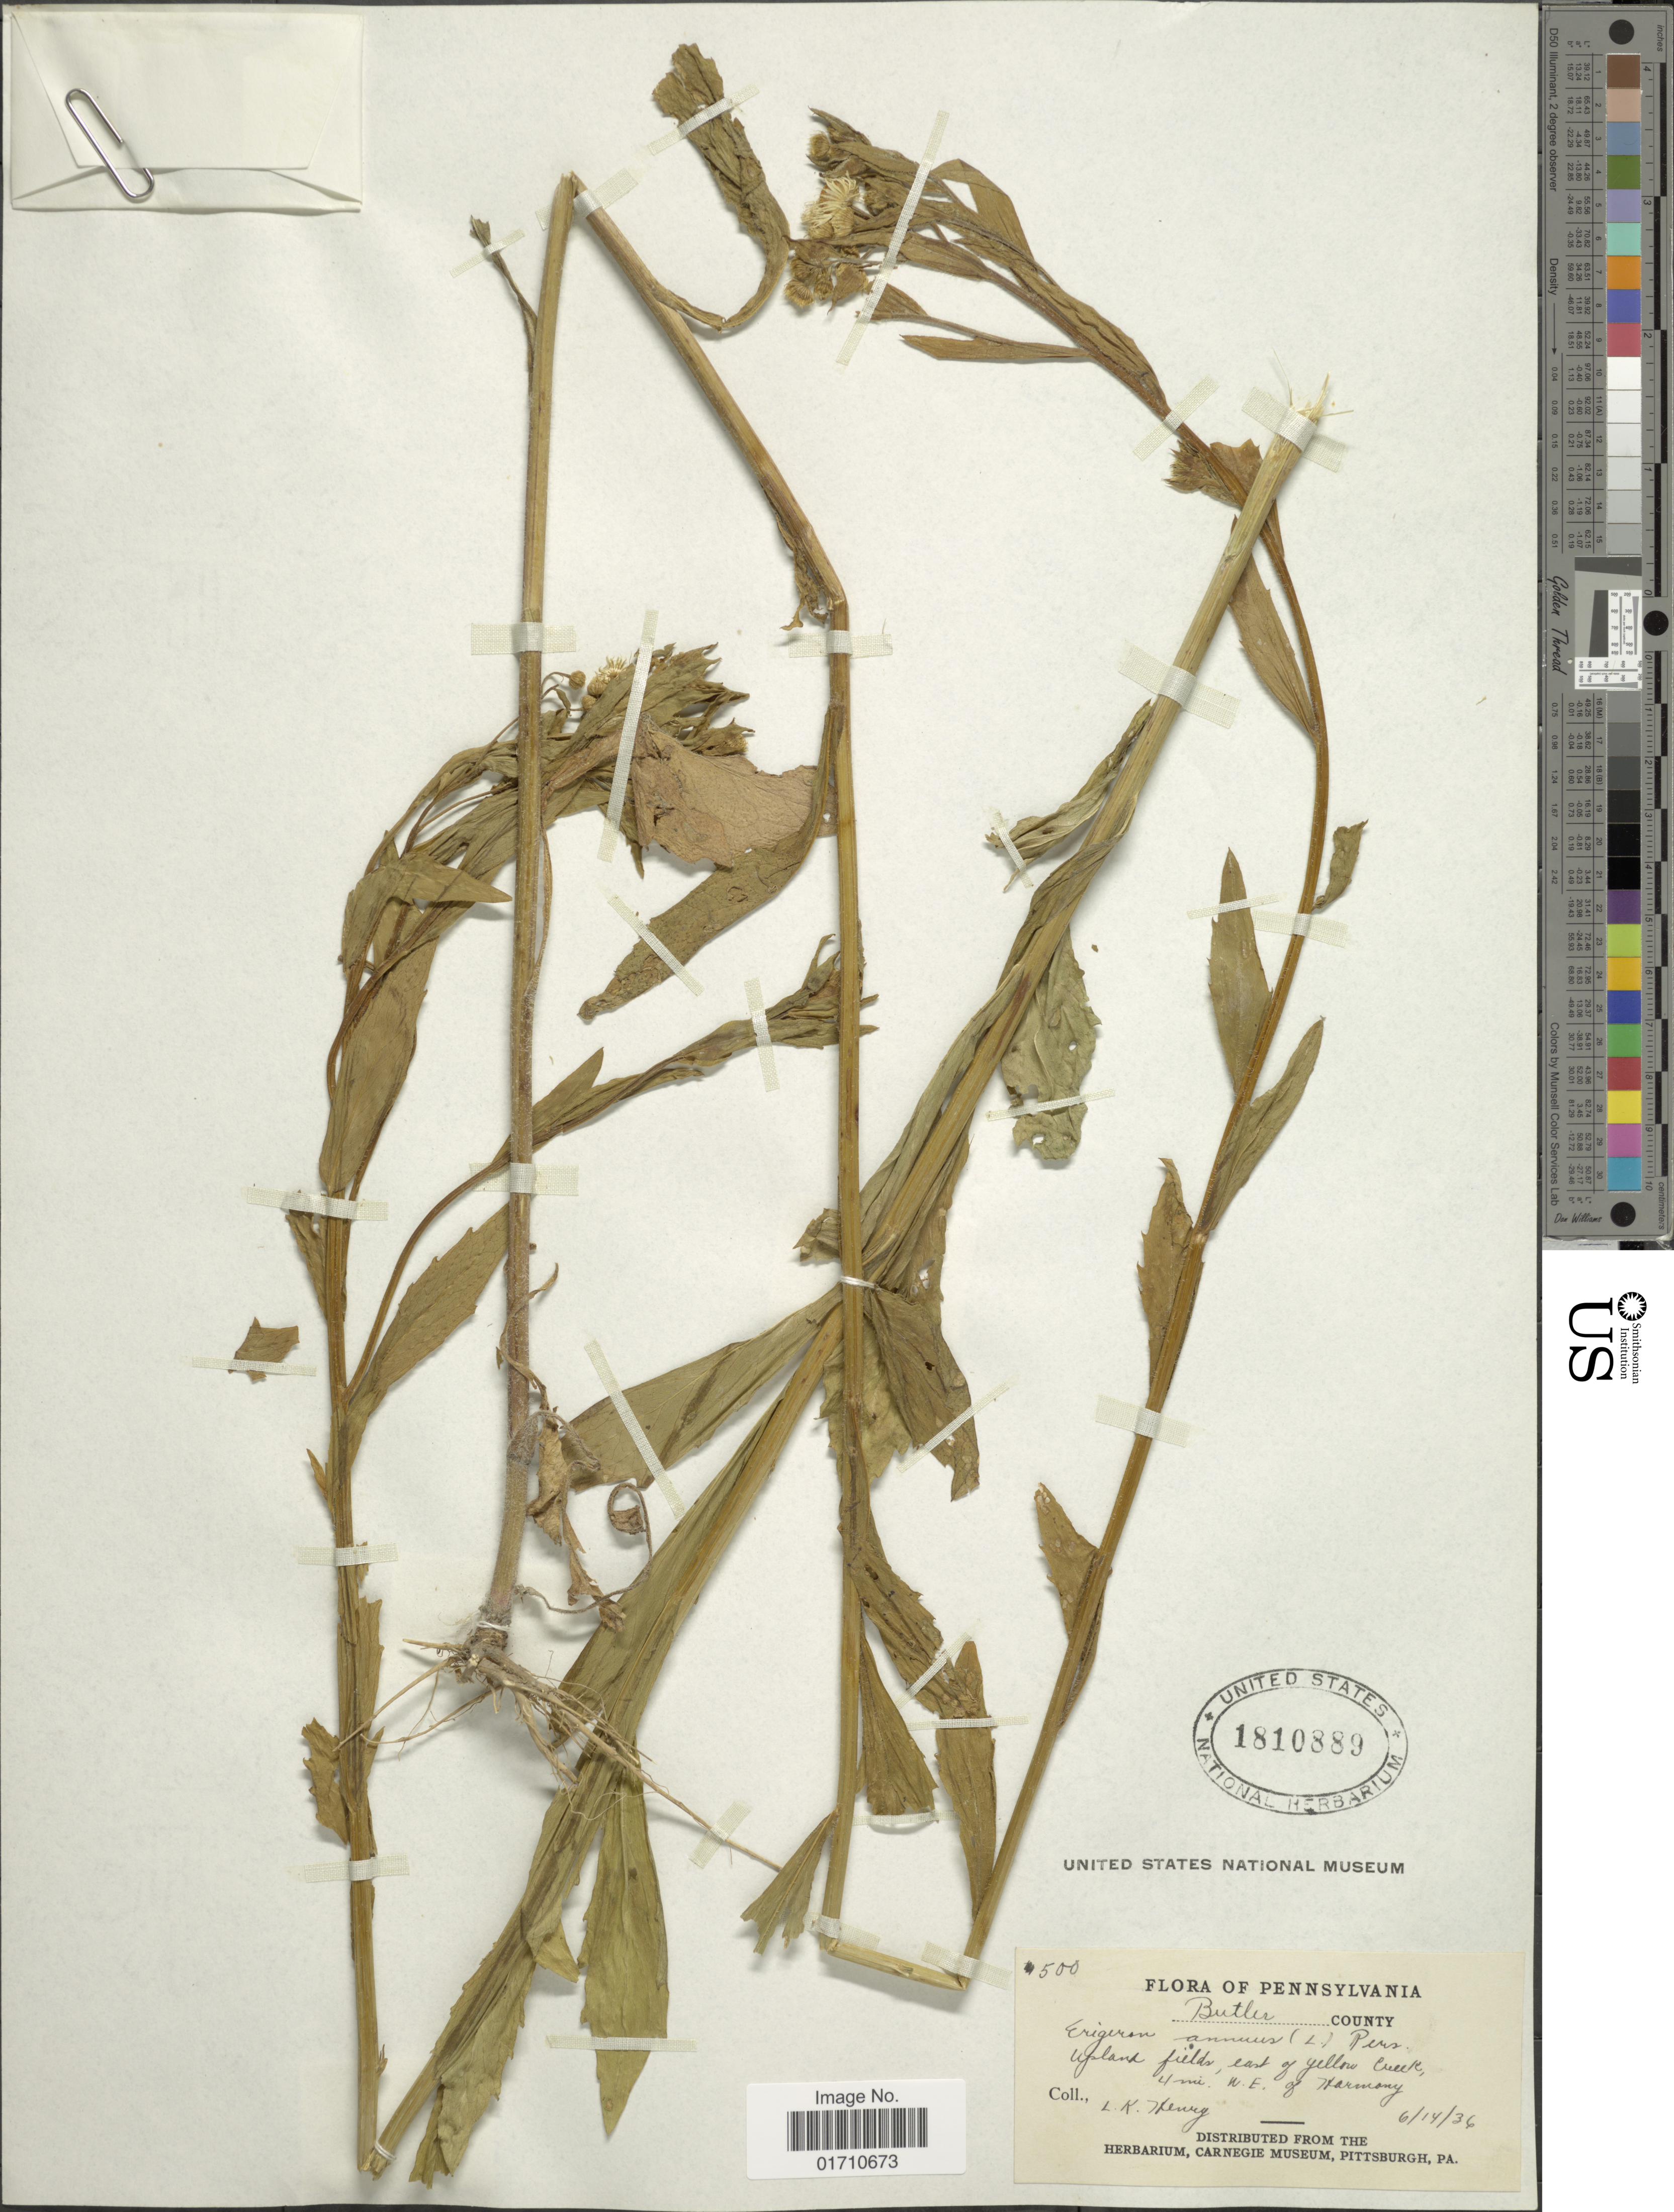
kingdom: Plantae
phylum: Tracheophyta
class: Magnoliopsida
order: Asterales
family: Asteraceae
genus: Erigeron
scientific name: Erigeron annuus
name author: (L.) Pers.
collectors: L. K. Henry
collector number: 500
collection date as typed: Transcribed d/m/y: 14/6/36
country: United States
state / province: Pennsylvania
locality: Butler County, Upland fields, east of Yellow Creek, 4 mi W.E> of Harmony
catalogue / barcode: US 1810889